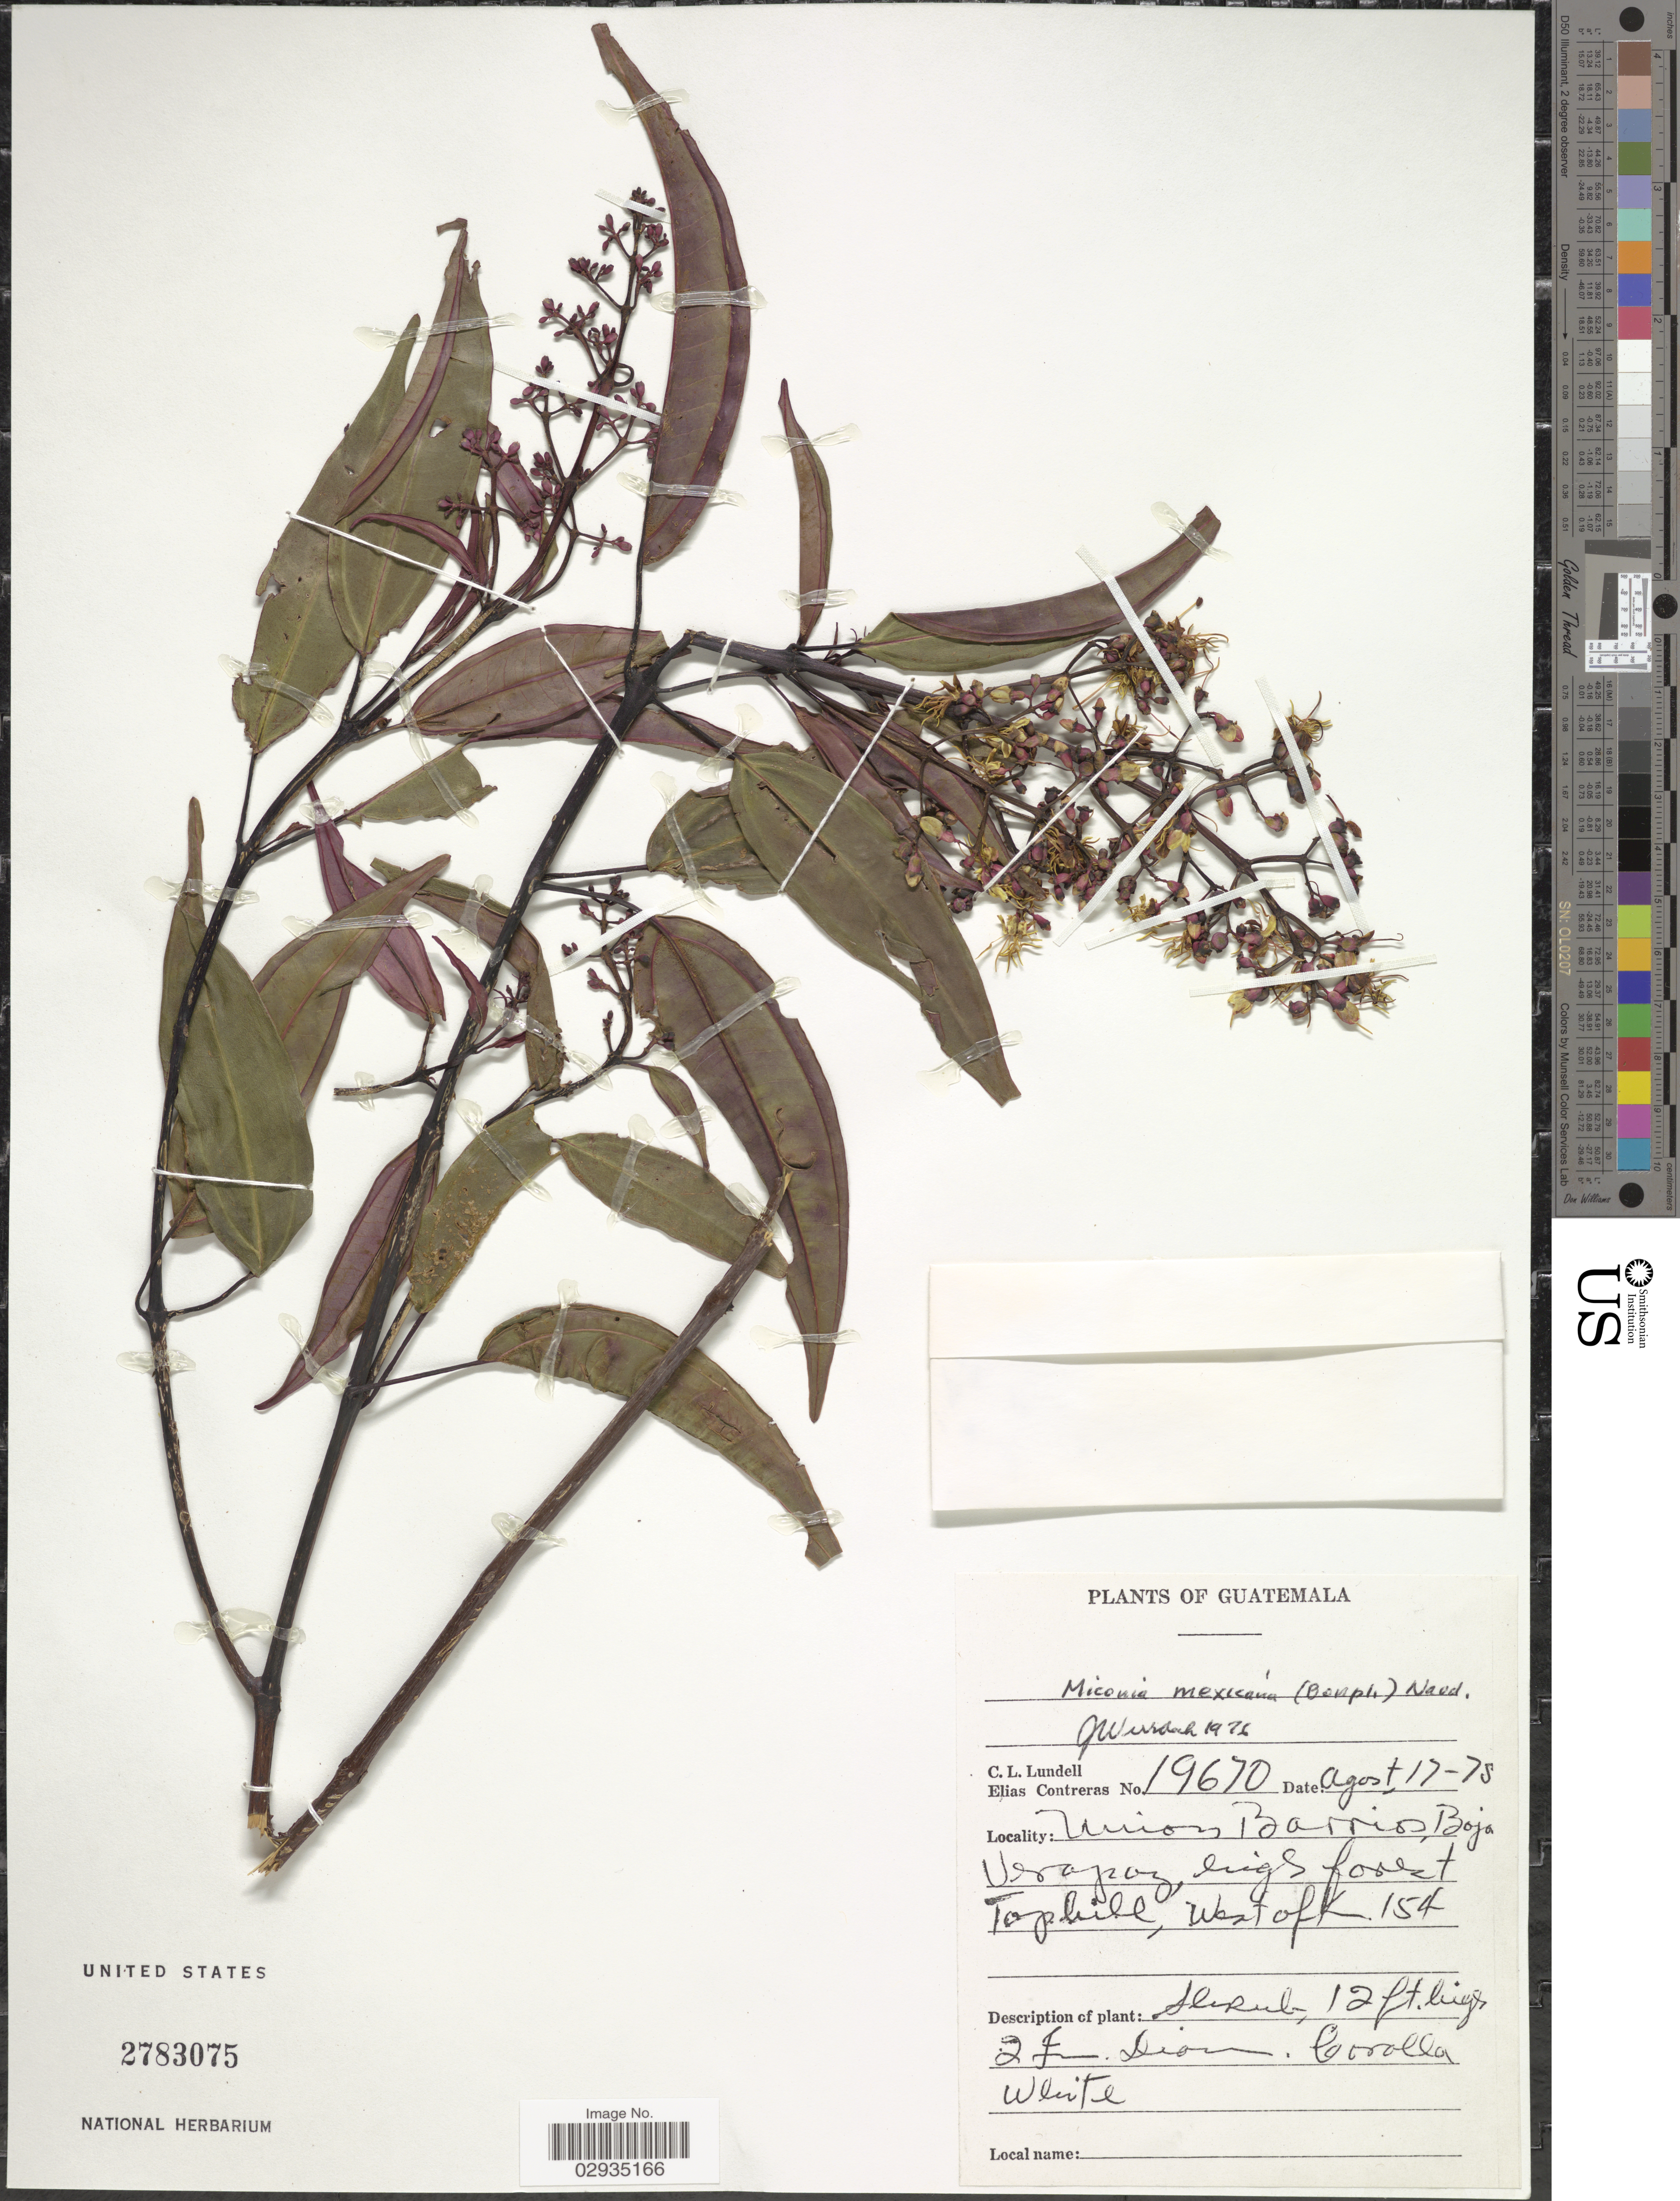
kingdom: Plantae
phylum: Tracheophyta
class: Magnoliopsida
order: Myrtales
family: Melastomataceae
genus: Miconia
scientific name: Miconia mexicana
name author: (Bonpl.) Naudin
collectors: C. L. Lundell & E. Contreras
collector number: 19670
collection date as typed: Transcribed d/m/y: 17/8/75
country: Guatemala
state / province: Baja Verapaz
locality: Union Barrios, high forest Top hill, West of K. 154.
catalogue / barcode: US 2783075